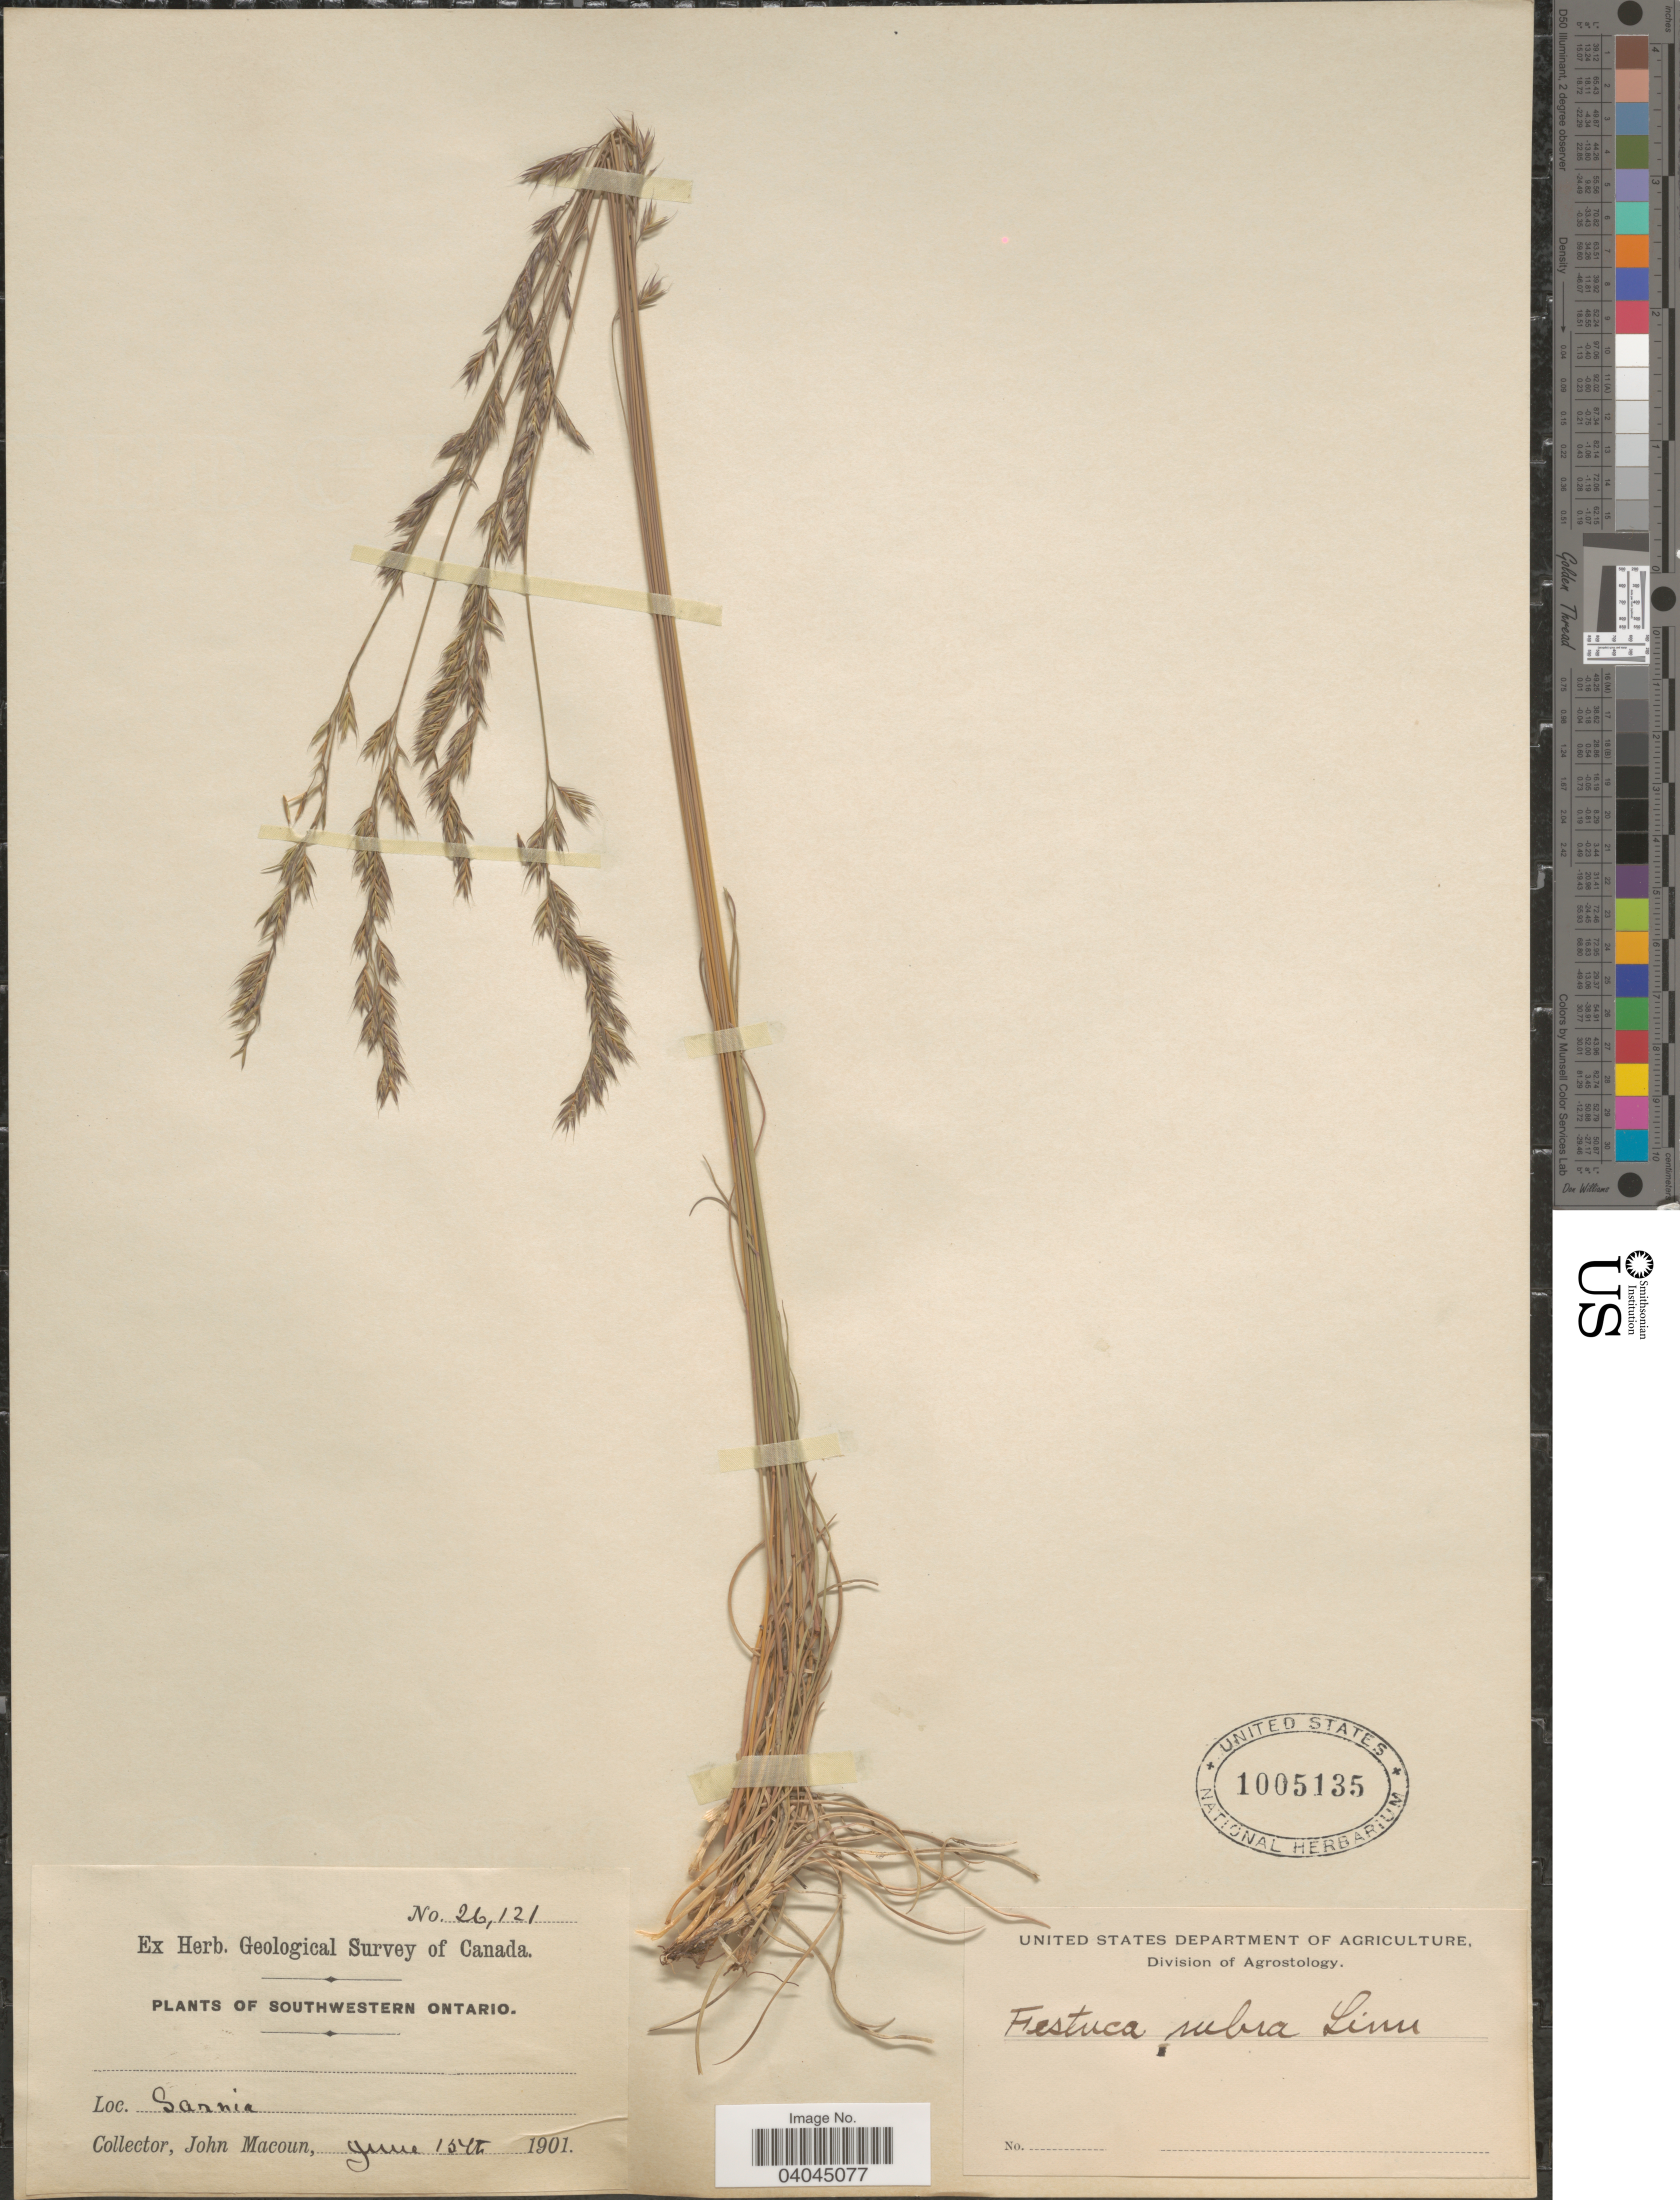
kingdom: Plantae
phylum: Tracheophyta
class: Liliopsida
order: Poales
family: Poaceae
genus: Festuca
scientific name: Festuca rubra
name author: L.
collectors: J. Macoun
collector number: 26121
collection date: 1901-06-15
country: Canada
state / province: Ontario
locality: Southwestern Ontario. Sarnia.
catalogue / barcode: US 1005135